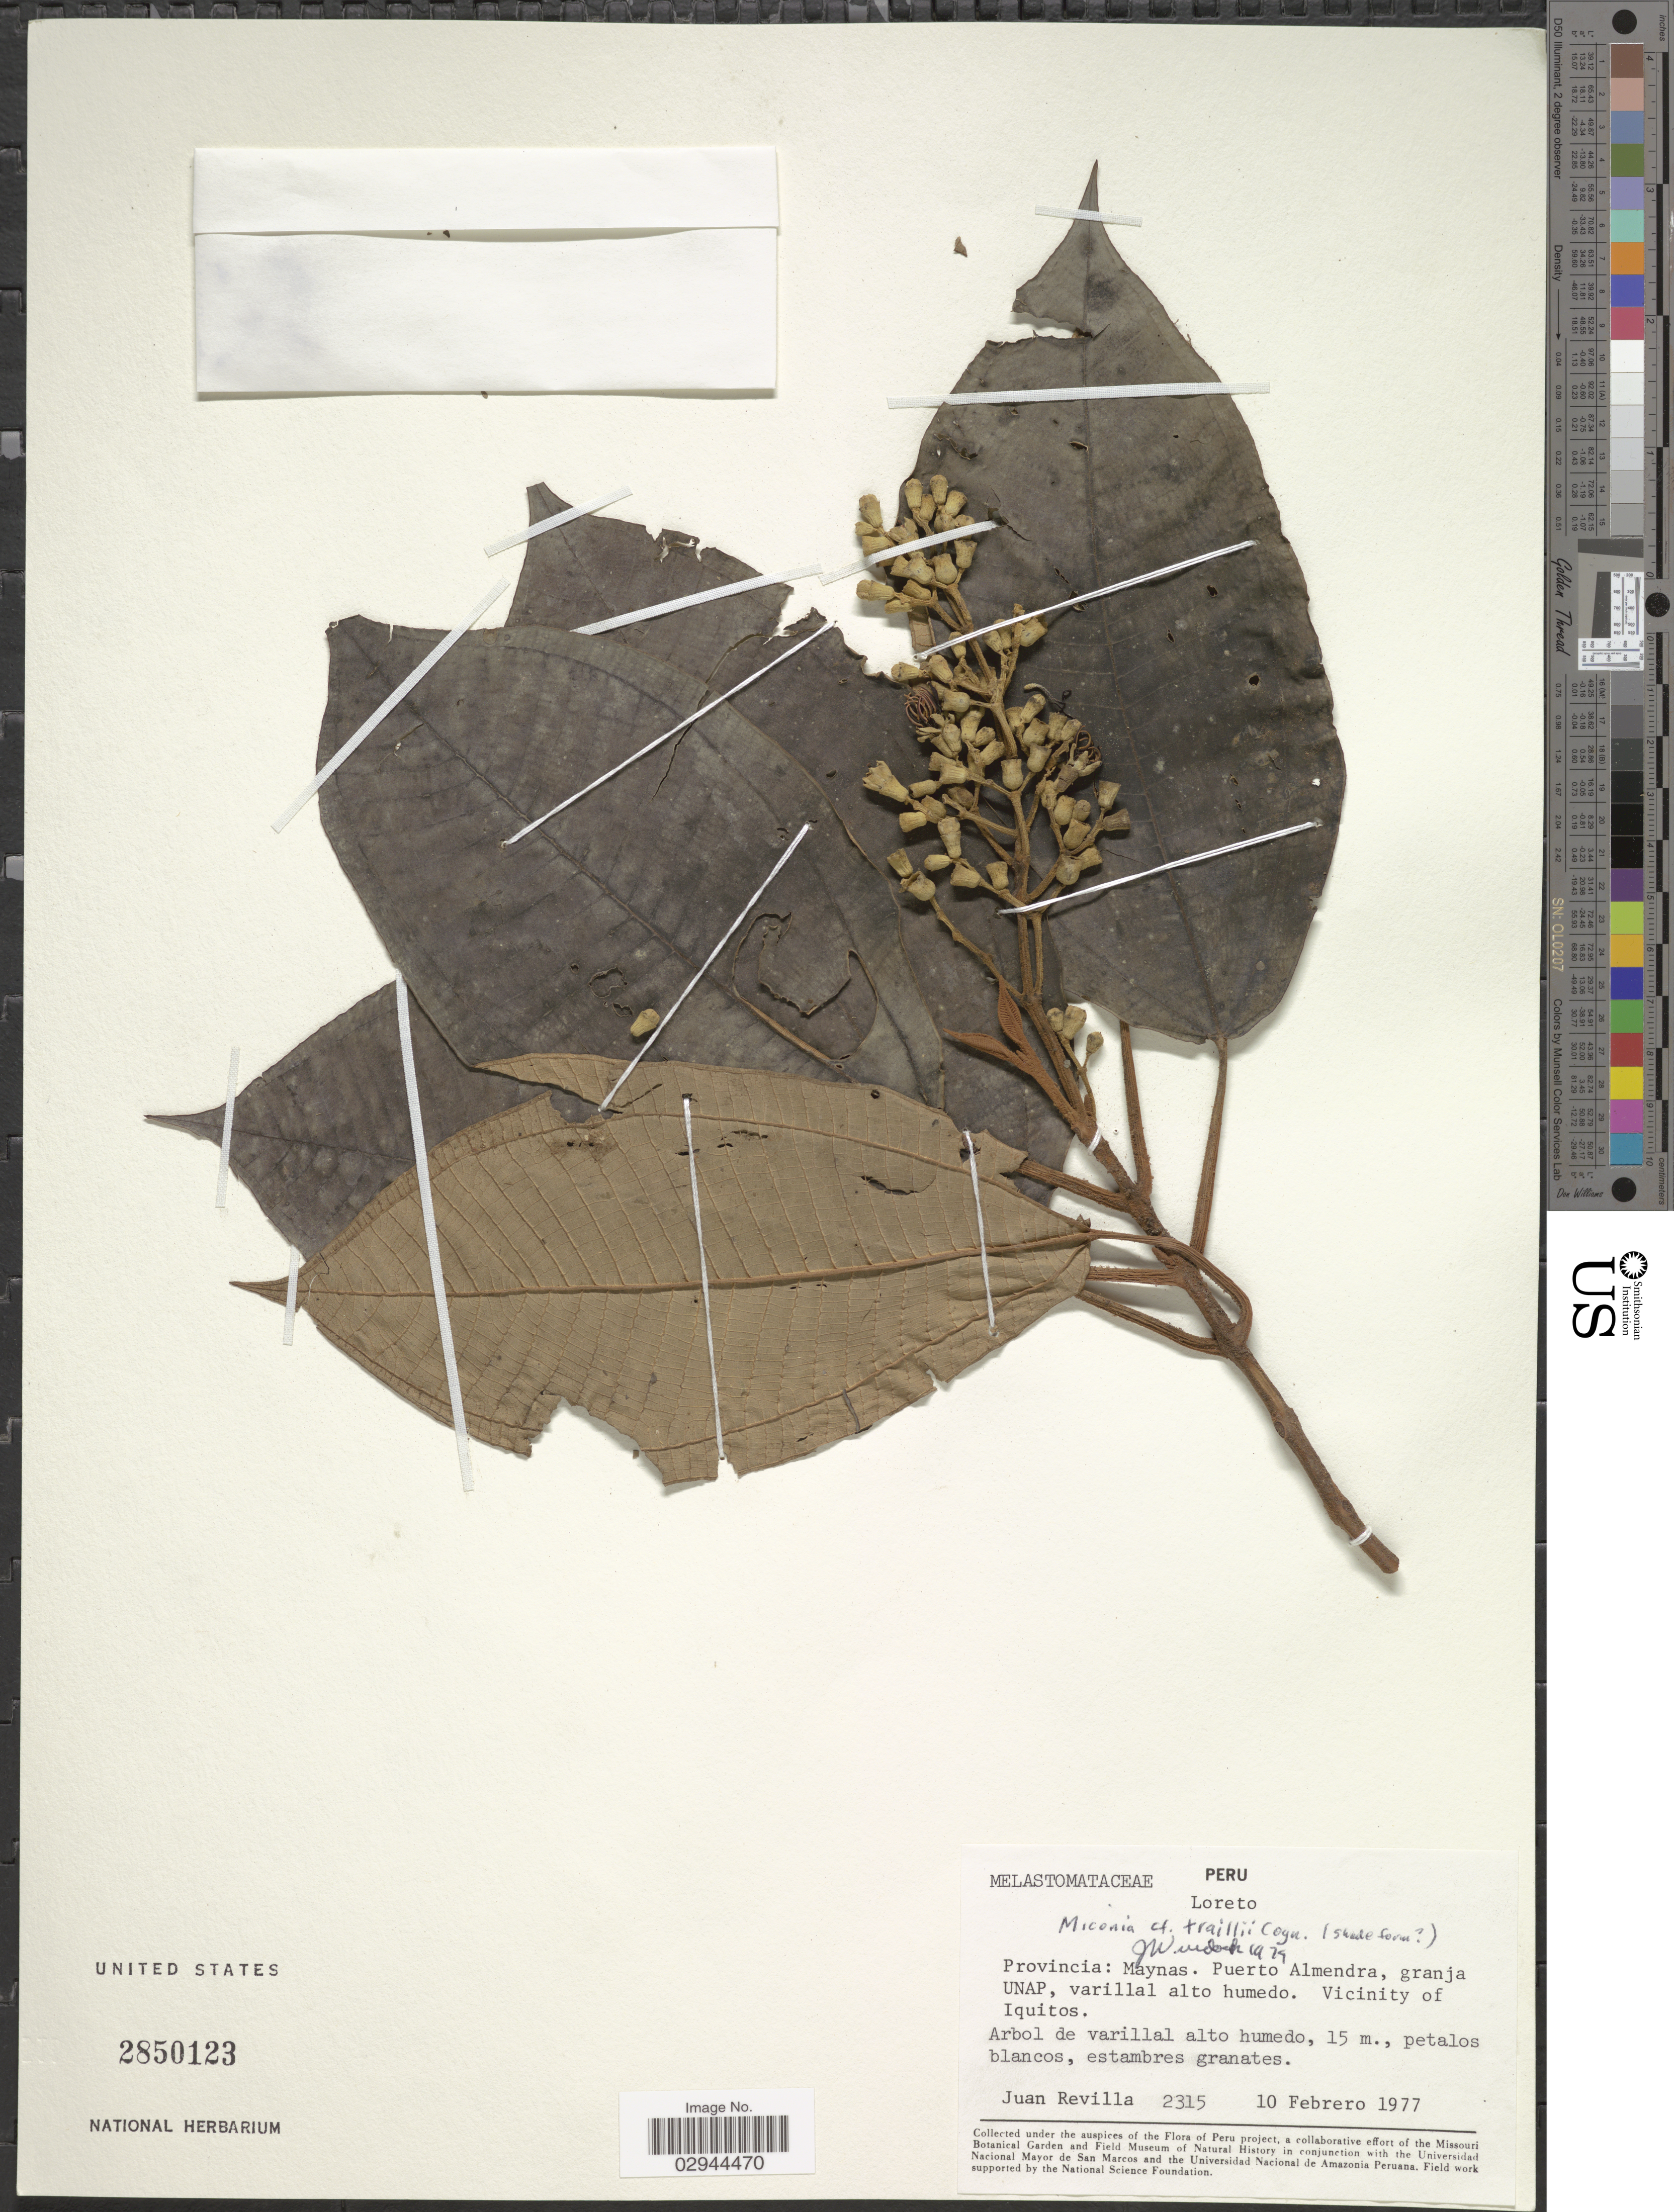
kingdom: Plantae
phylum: Tracheophyta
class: Magnoliopsida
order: Myrtales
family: Melastomataceae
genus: Miconia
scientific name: Miconia traillii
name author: Cogn.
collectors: J. Revilla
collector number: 2315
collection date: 1977-02-10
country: Peru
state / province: Loreto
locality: Provincia: Maynas. Puerto Almendra, granja UNAP, varillal alto humedo. Vicinity of Iquitos.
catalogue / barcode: US 2850123